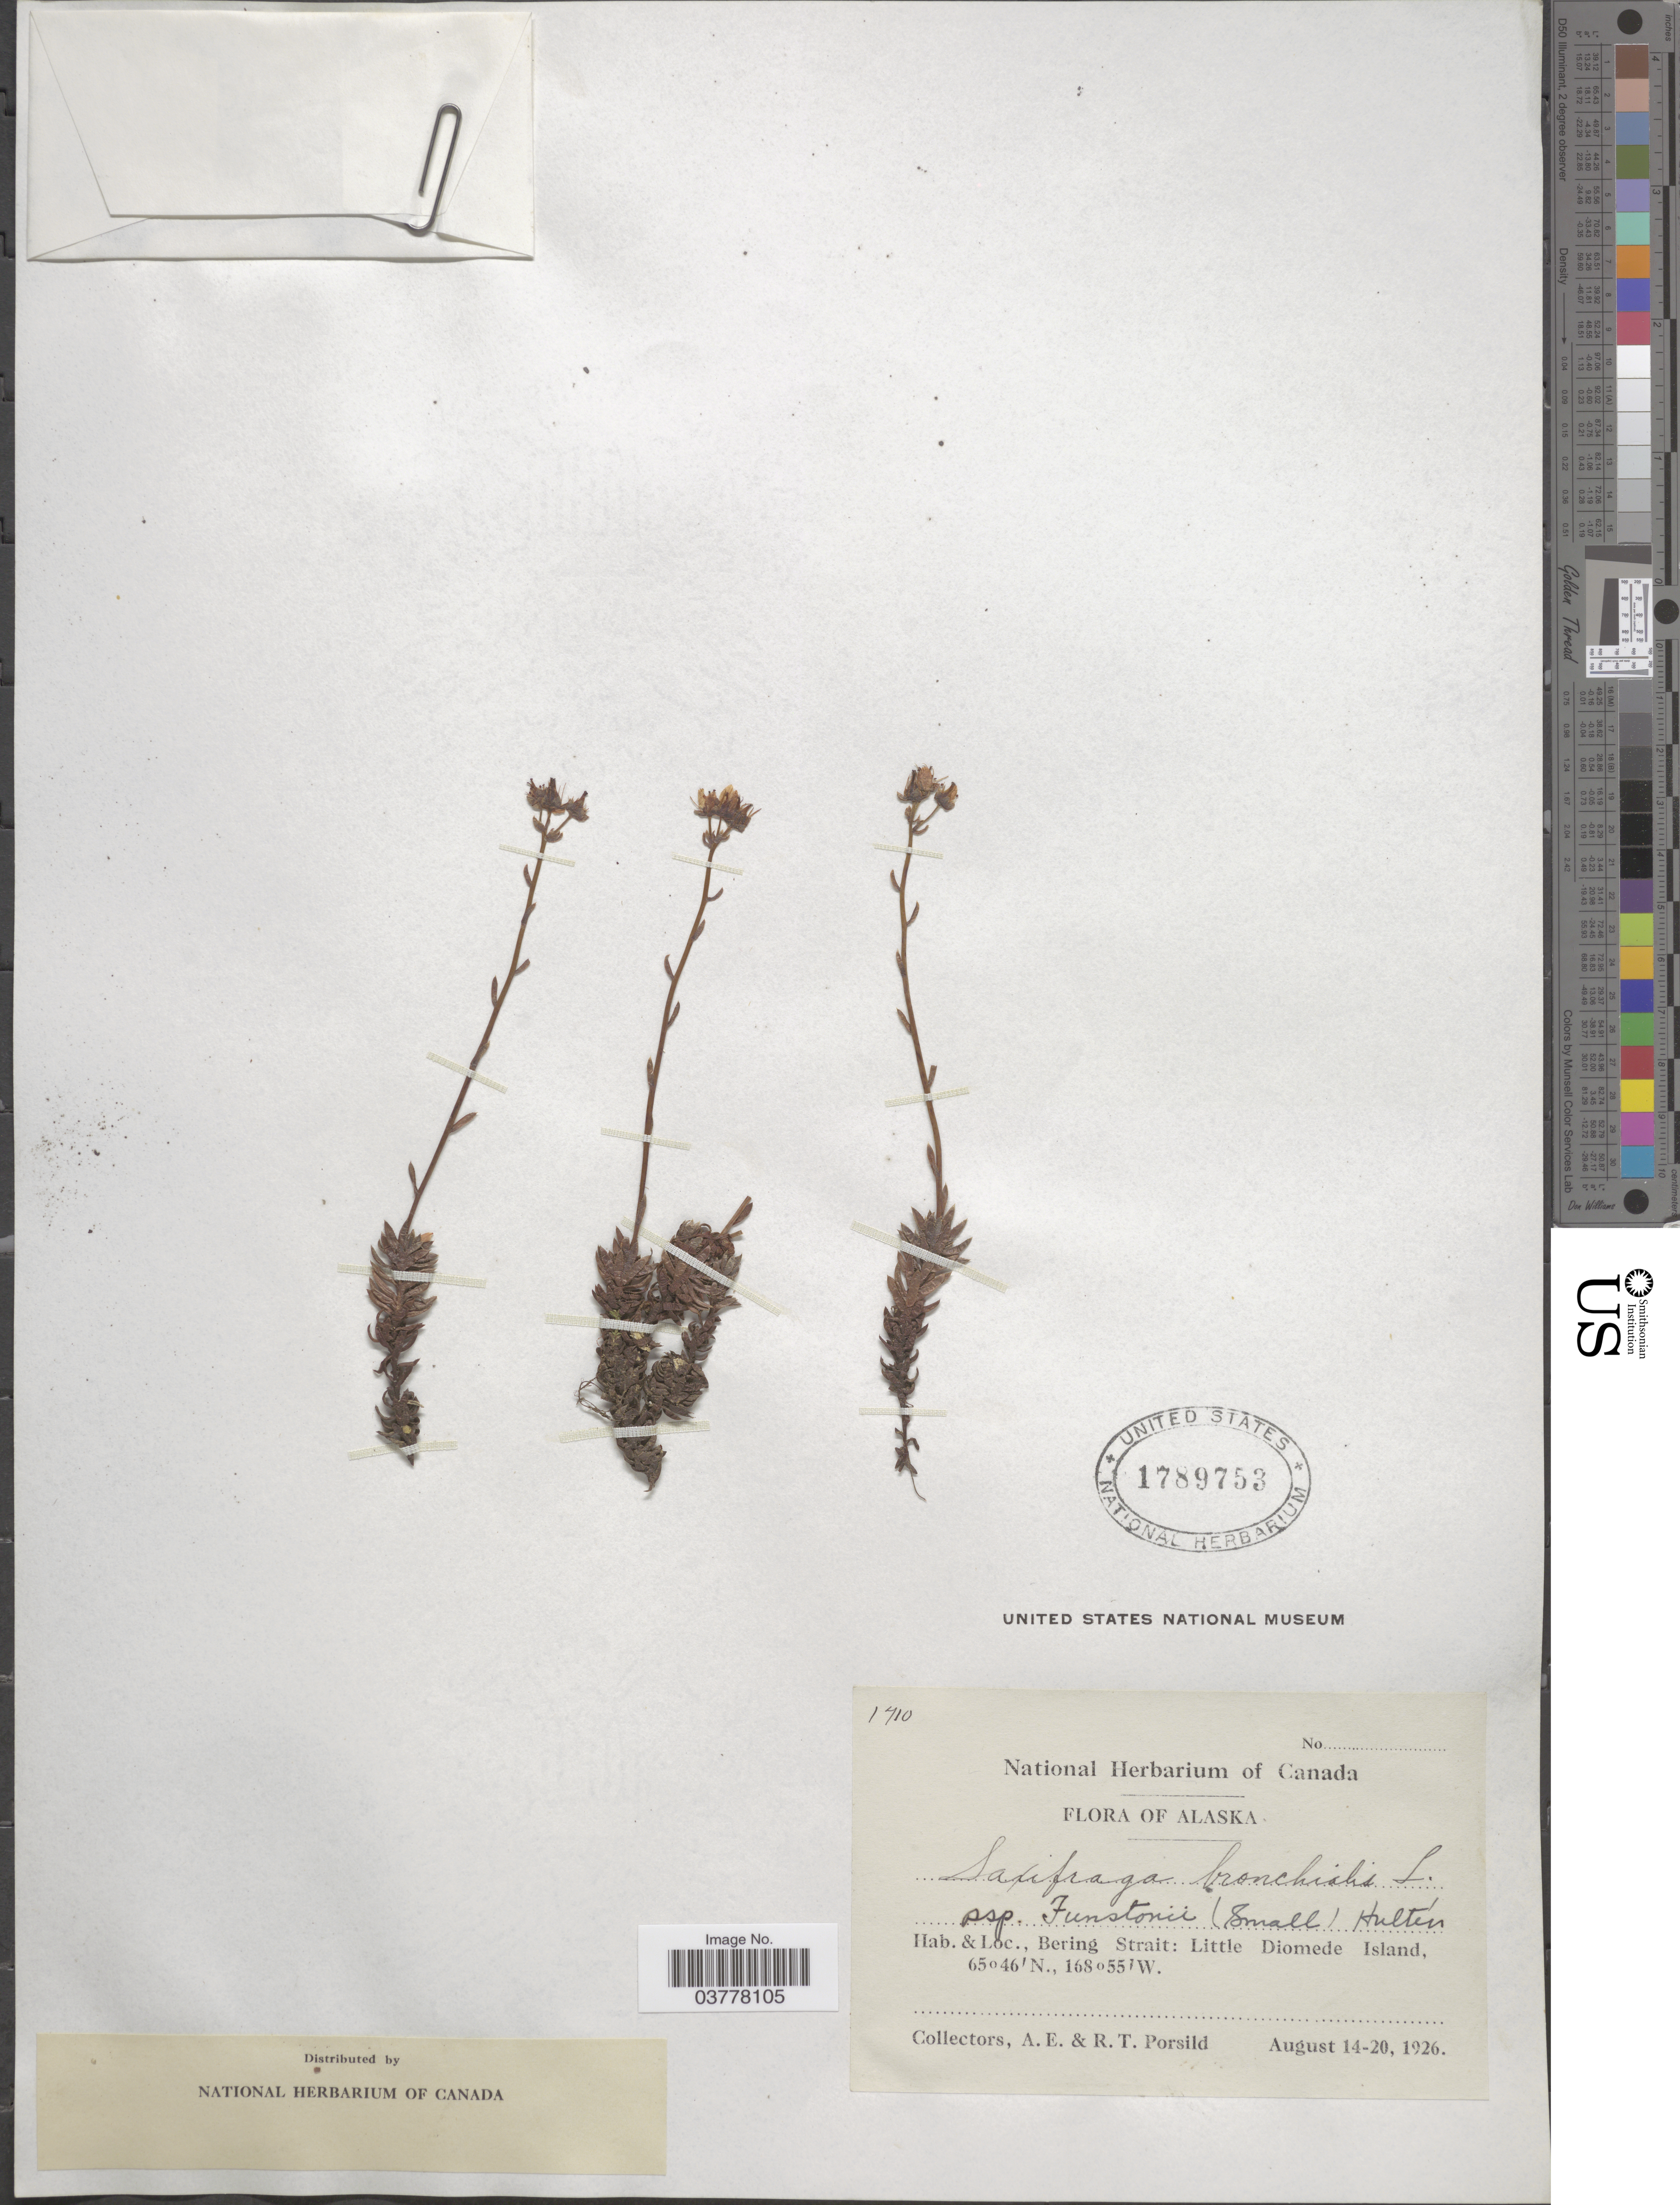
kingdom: Plantae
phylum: Tracheophyta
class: Magnoliopsida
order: Saxifragales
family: Saxifragaceae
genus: Saxifraga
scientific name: Saxifraga bronchialis subsp. funstonii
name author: (Small) Hultén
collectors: A. E. Porsild & R. T. Porsild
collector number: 1410*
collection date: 1926-08-14/1926-08-20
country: United States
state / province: Alaska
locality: Bering Strait: Little Diomede Island.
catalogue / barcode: US 1789753